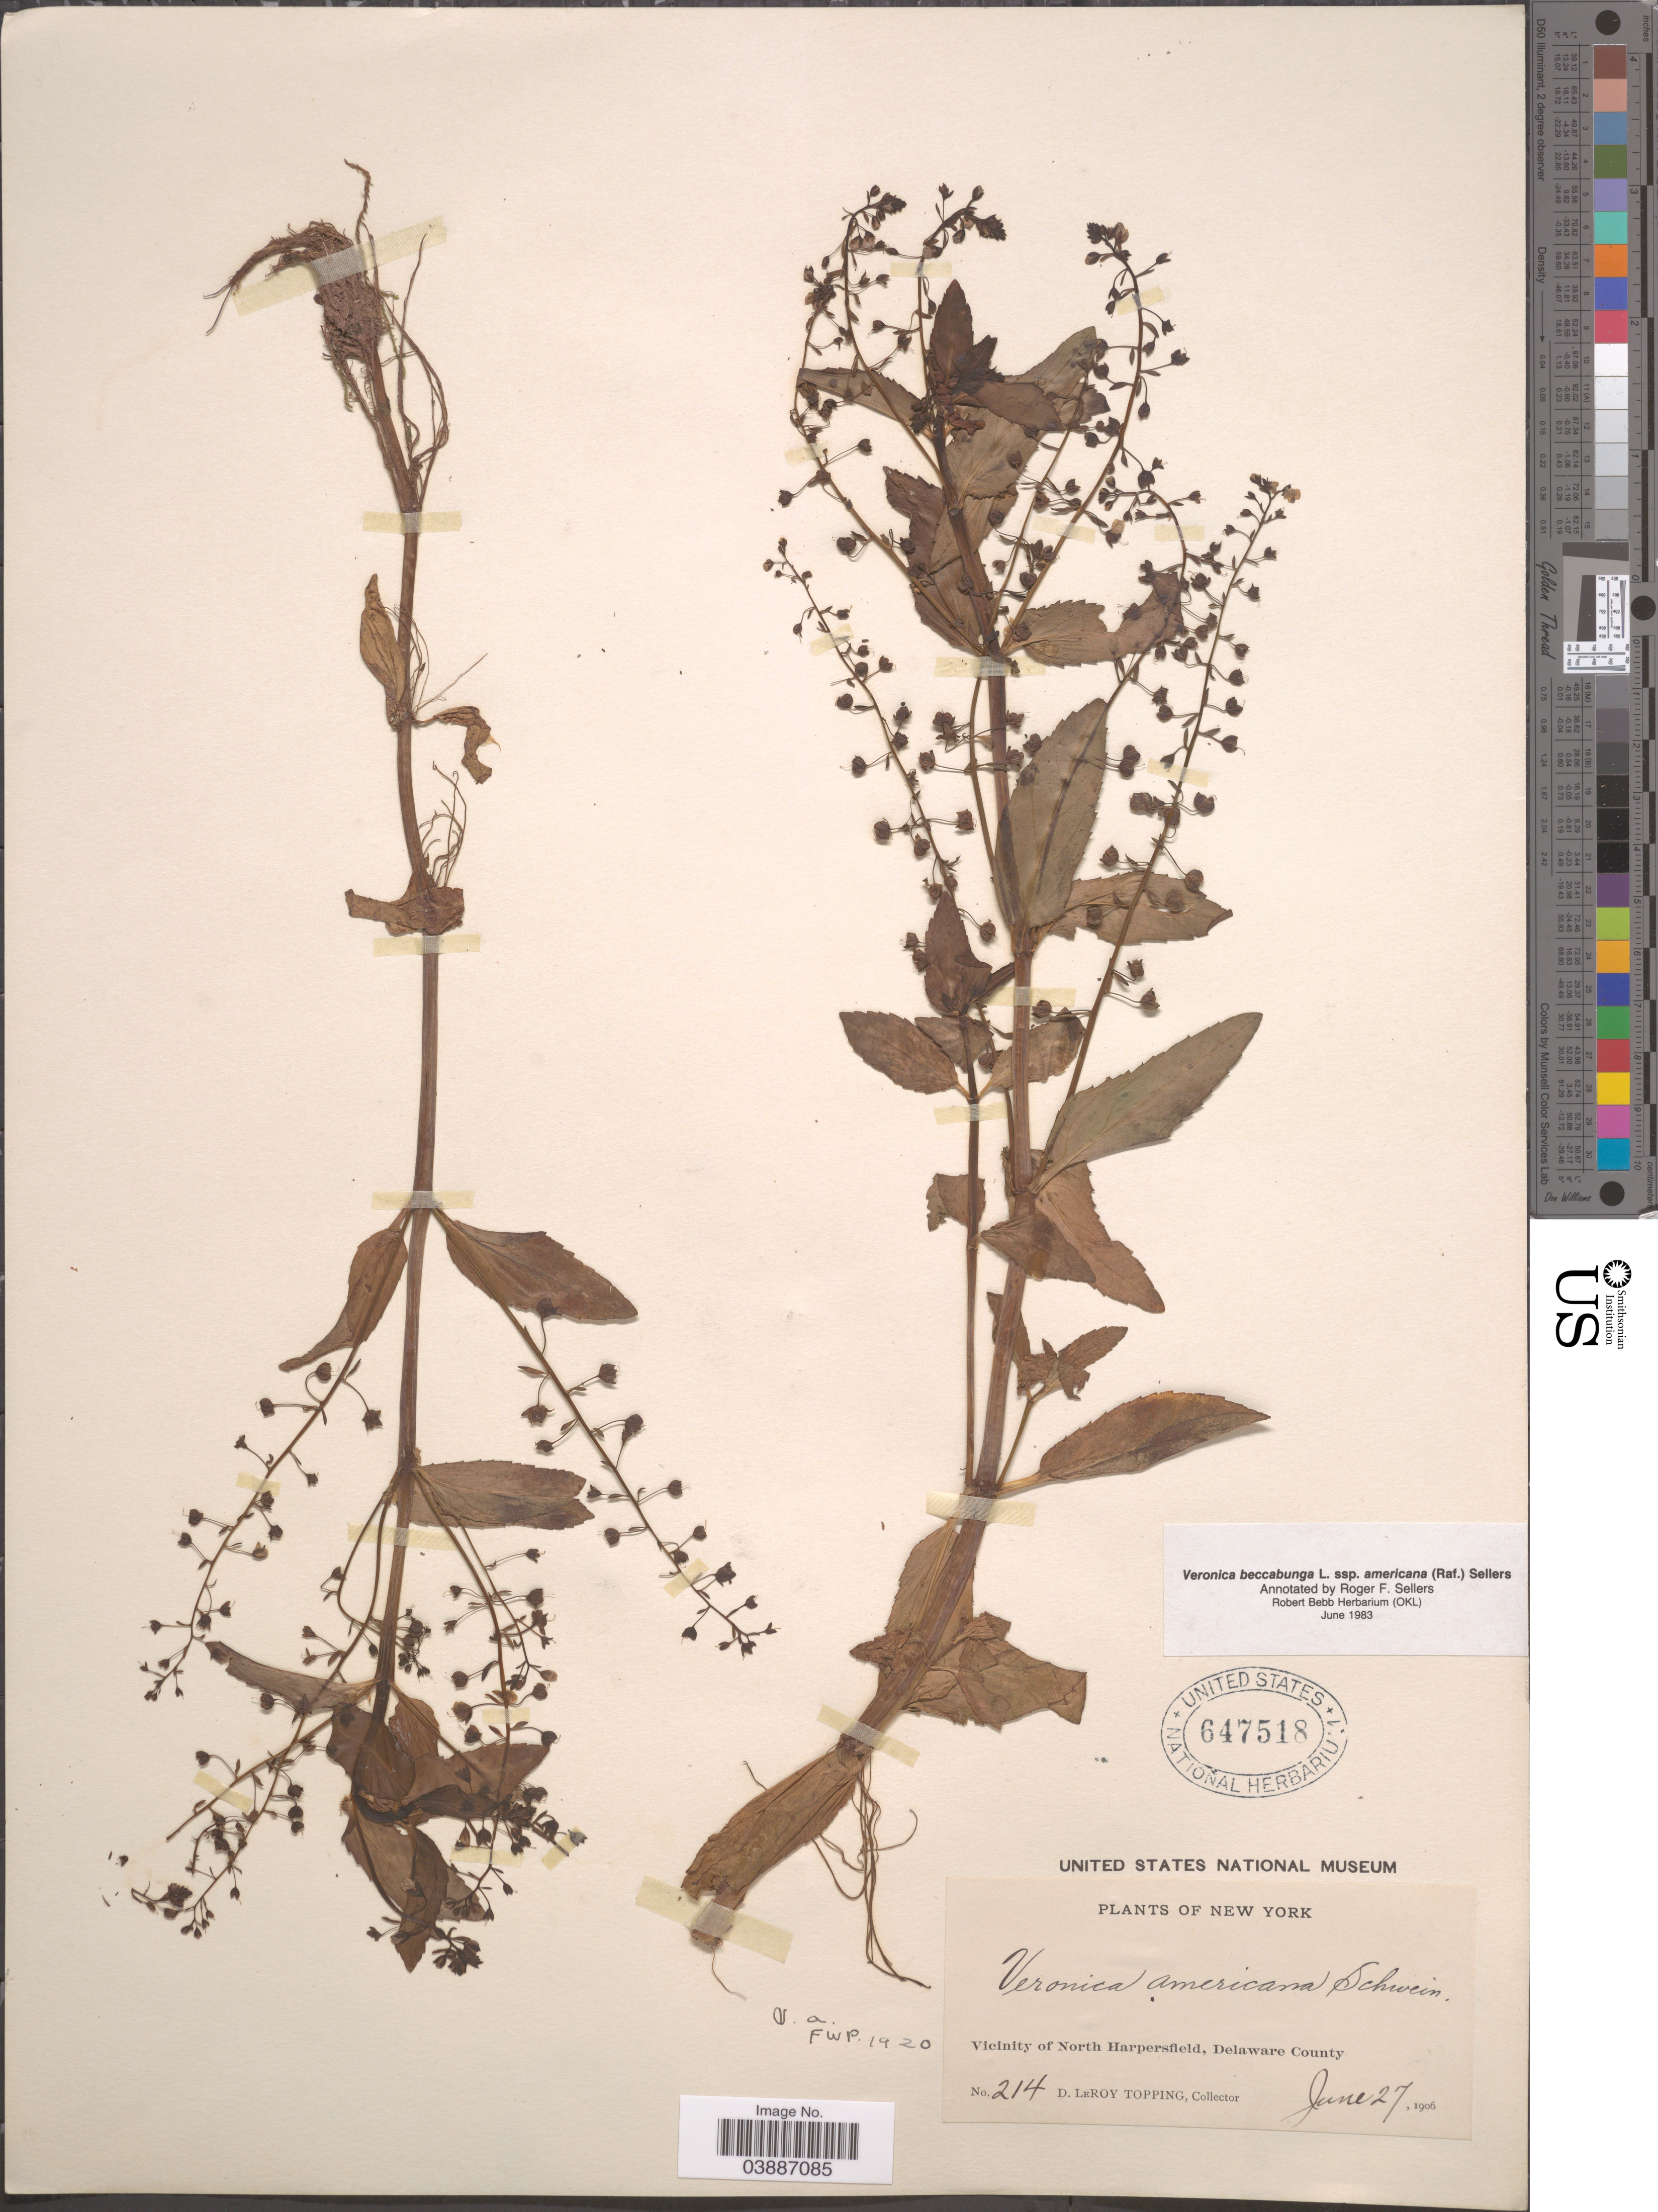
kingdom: Plantae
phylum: Tracheophyta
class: Magnoliopsida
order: Lamiales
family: Plantaginaceae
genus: Veronica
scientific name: Veronica beccabunga subsp. americana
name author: Raf.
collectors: D. L. Topping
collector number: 214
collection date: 1906-06-27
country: United States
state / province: New York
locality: Vicinity of North Harpersfield, Delaware County.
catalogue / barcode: US 647518